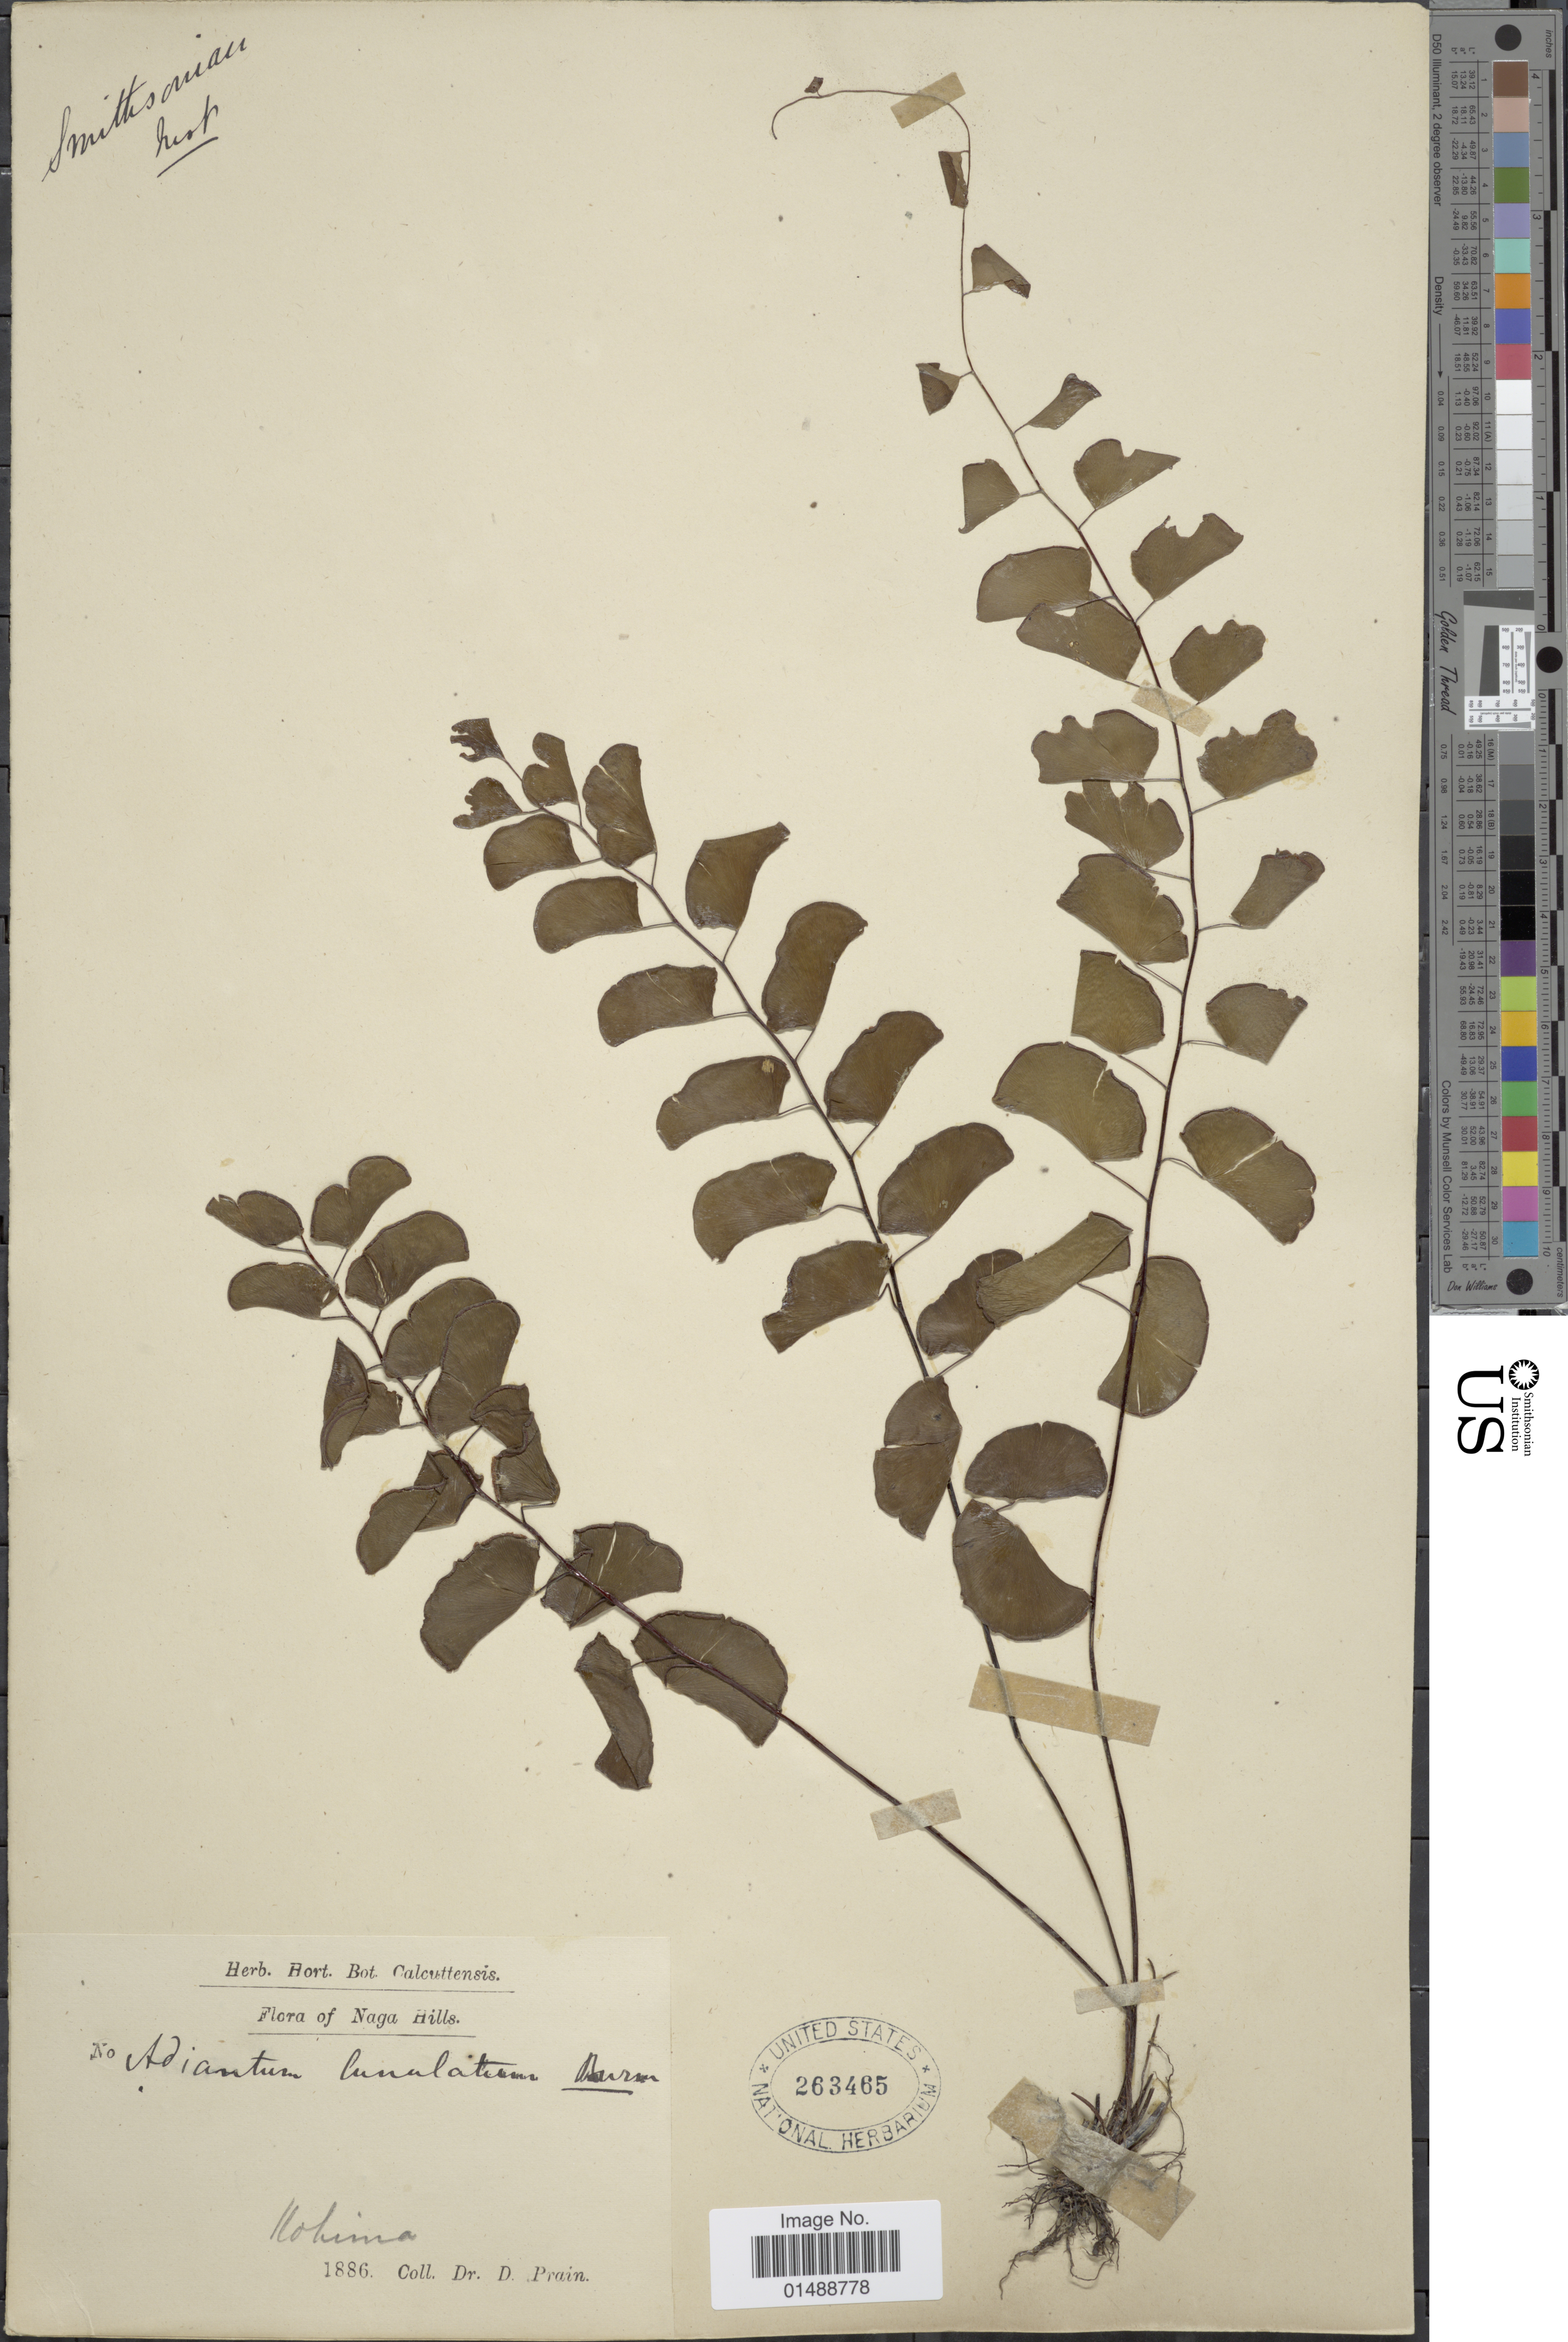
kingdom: Plantae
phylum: Tracheophyta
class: Polypodiopsida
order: Polypodiales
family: Pteridaceae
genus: Adiantum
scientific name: Adiantum philippense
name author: L.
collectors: D. Prain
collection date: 1886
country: India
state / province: Nagaland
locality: Naga Hills, Kohima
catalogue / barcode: US 263465